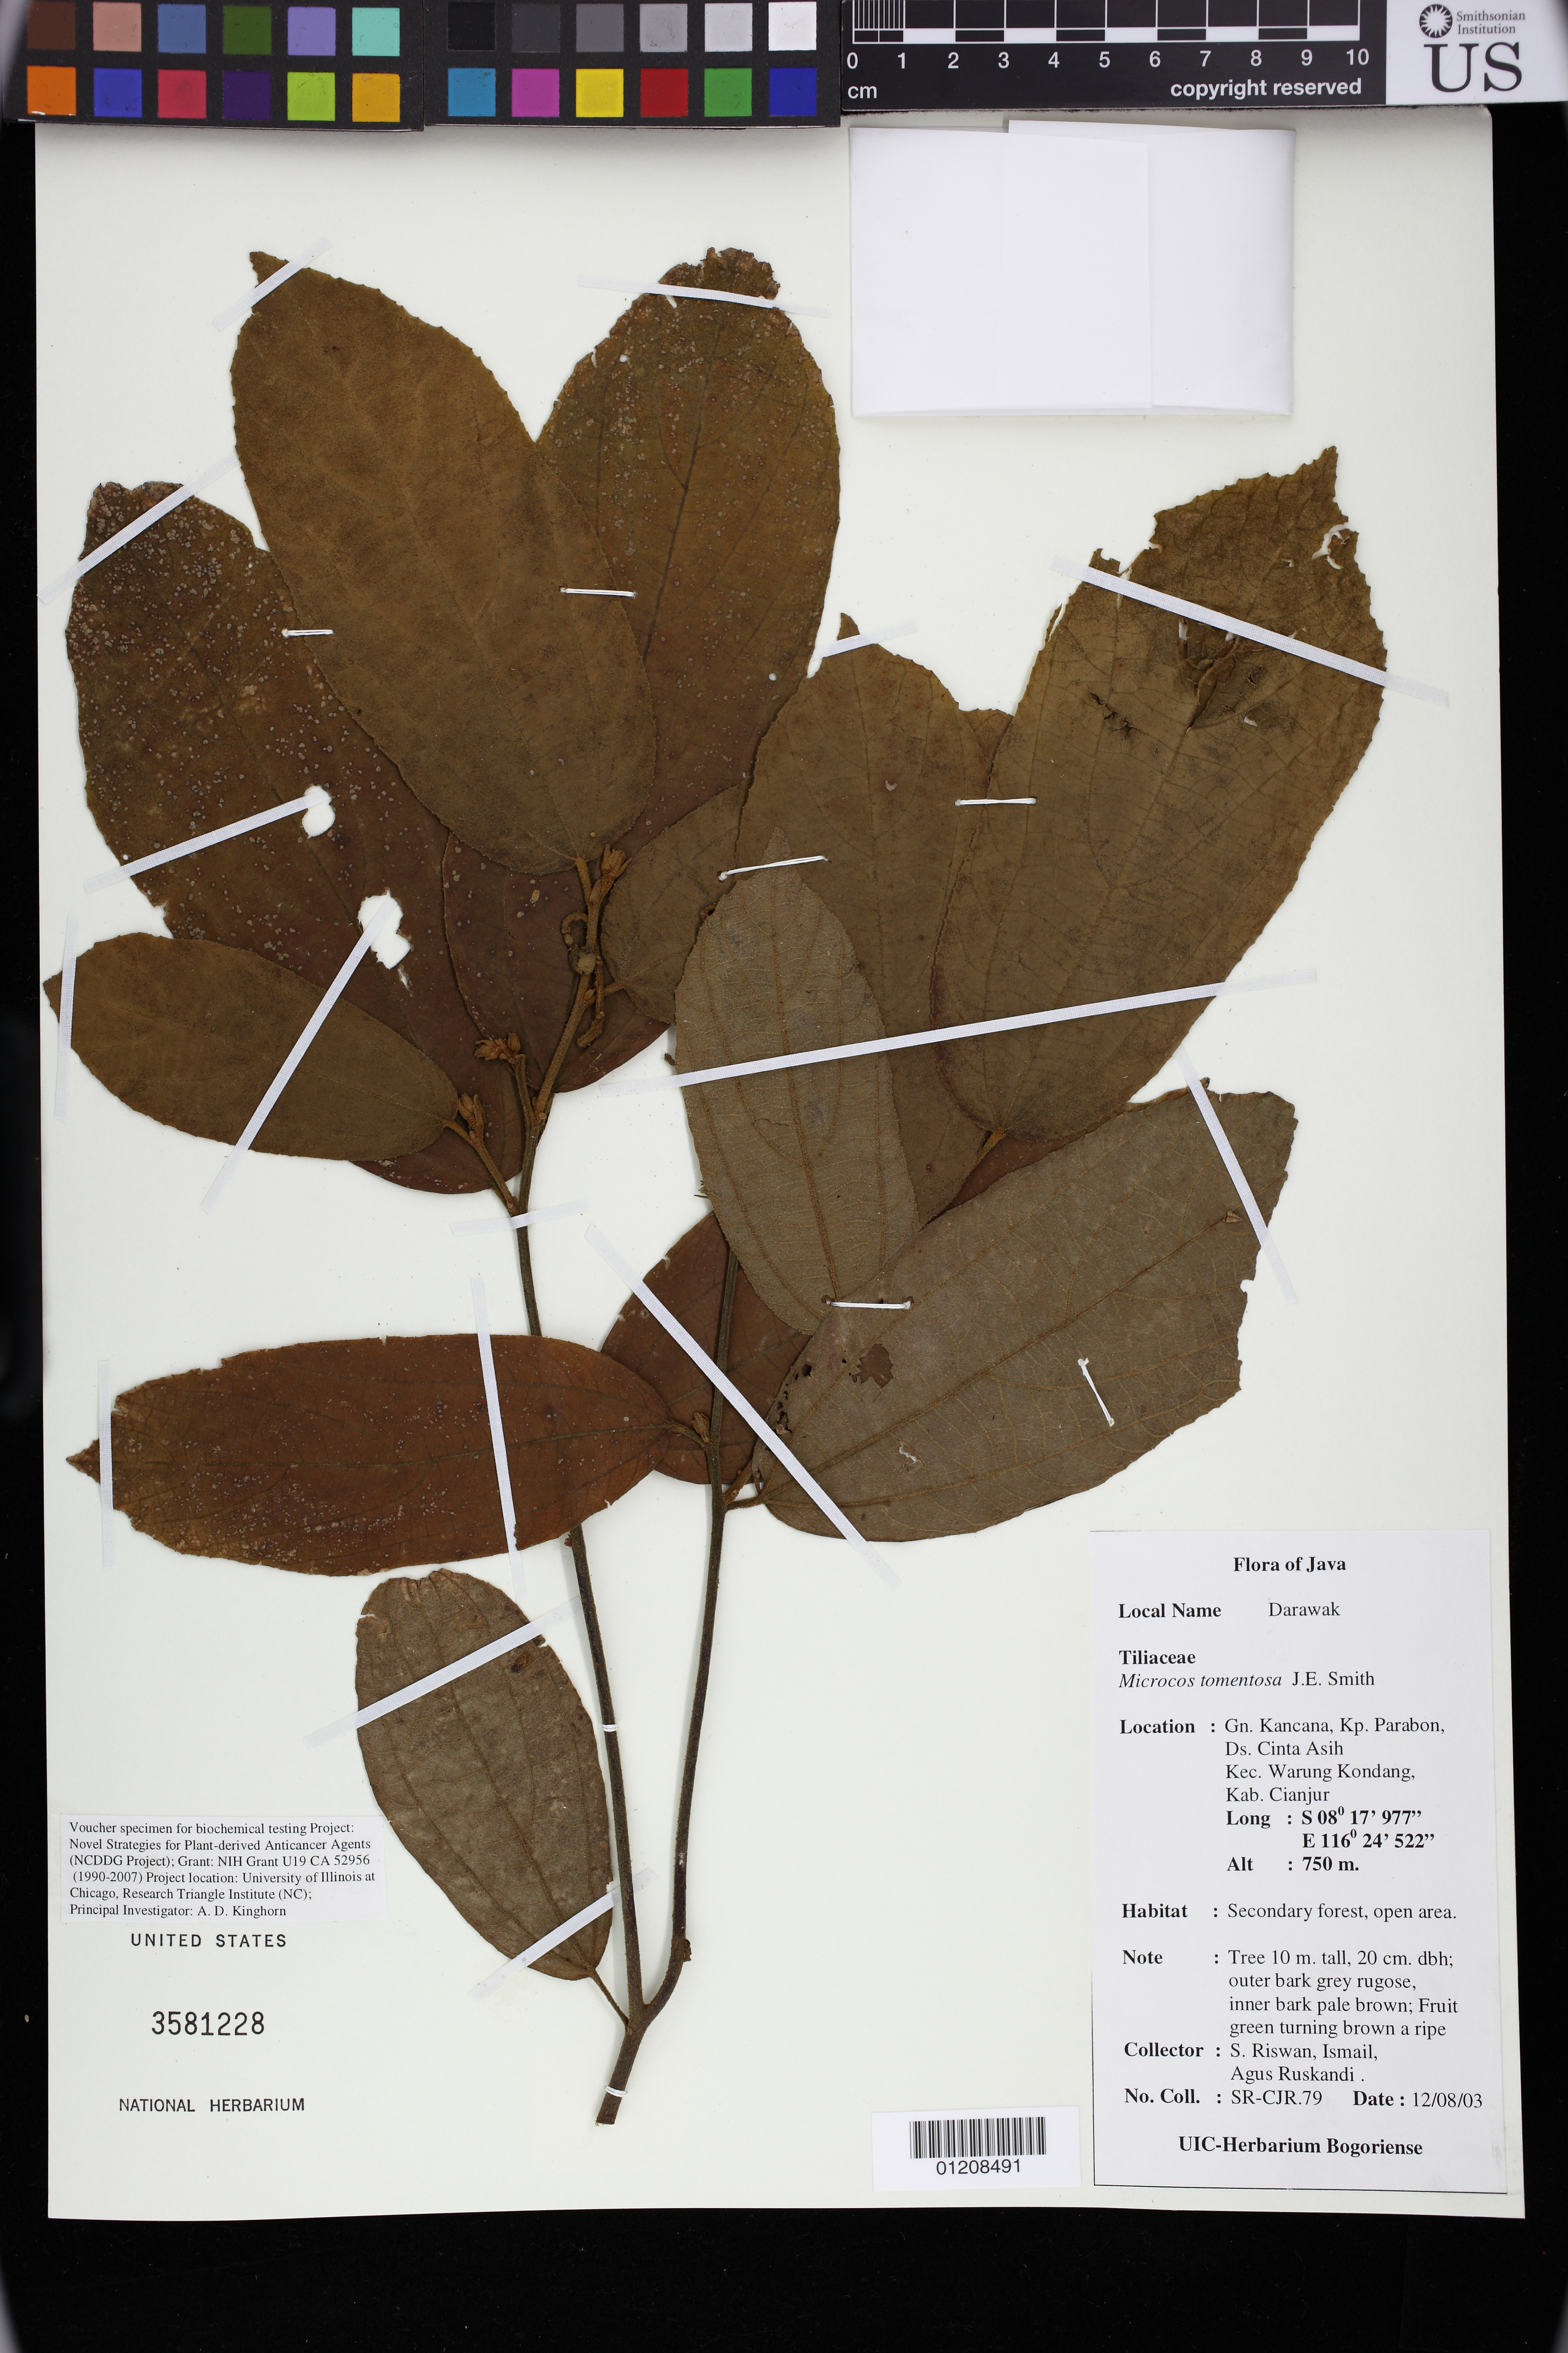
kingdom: Plantae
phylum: Tracheophyta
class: Magnoliopsida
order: Malvales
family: Malvaceae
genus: Microcos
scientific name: Microcos tomentosa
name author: Sm.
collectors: S. Riswan, Ismail & A. Ruskandi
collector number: SR-CJR.79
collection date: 2003-12-08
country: Indonesia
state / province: Java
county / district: Jawa Barat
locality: Gn. Kancana, Kp Parabon, Ds. Cinta Asih, Kec. Warung Kondang, Kab. Cianjur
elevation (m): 750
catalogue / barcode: US 3581228